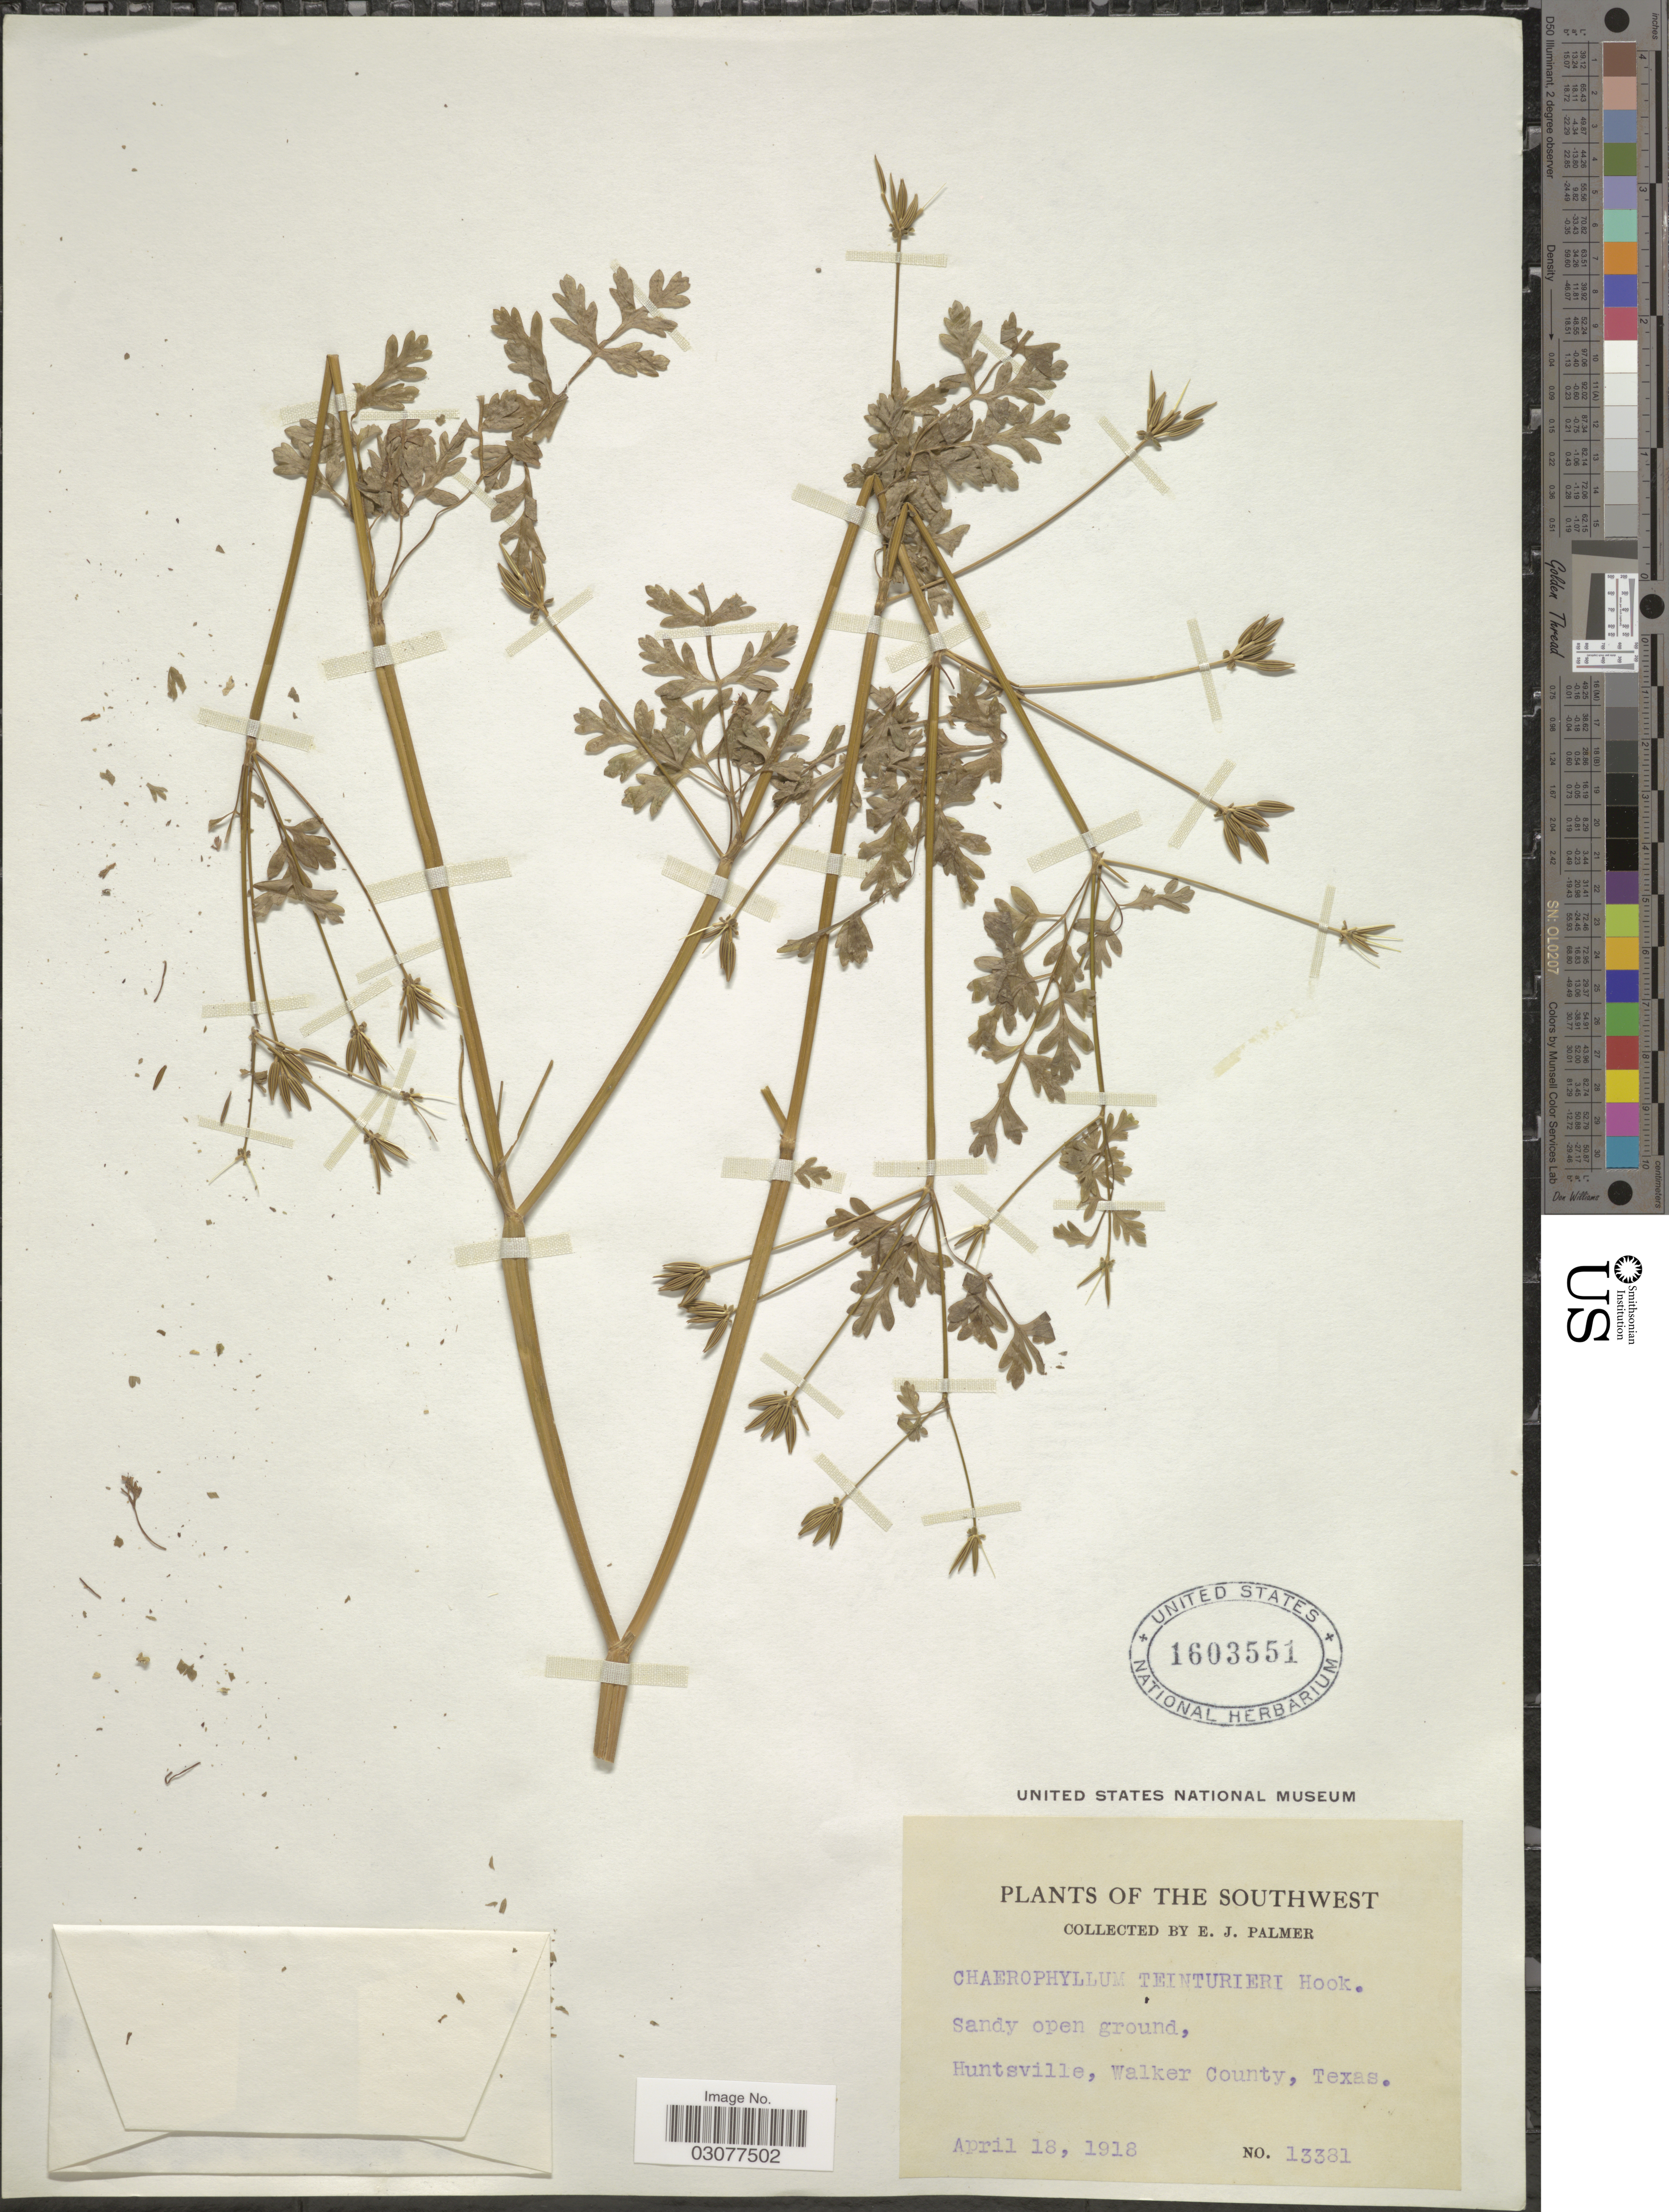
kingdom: Plantae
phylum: Tracheophyta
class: Magnoliopsida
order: Apiales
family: Apiaceae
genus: Chaerophyllum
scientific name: Chaerophyllum tainturieri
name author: Hook.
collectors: E. J. Palmer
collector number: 13381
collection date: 1918-04-18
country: United States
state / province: Texas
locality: The Southwest, Huntsville, Walker County.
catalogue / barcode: US 1603551